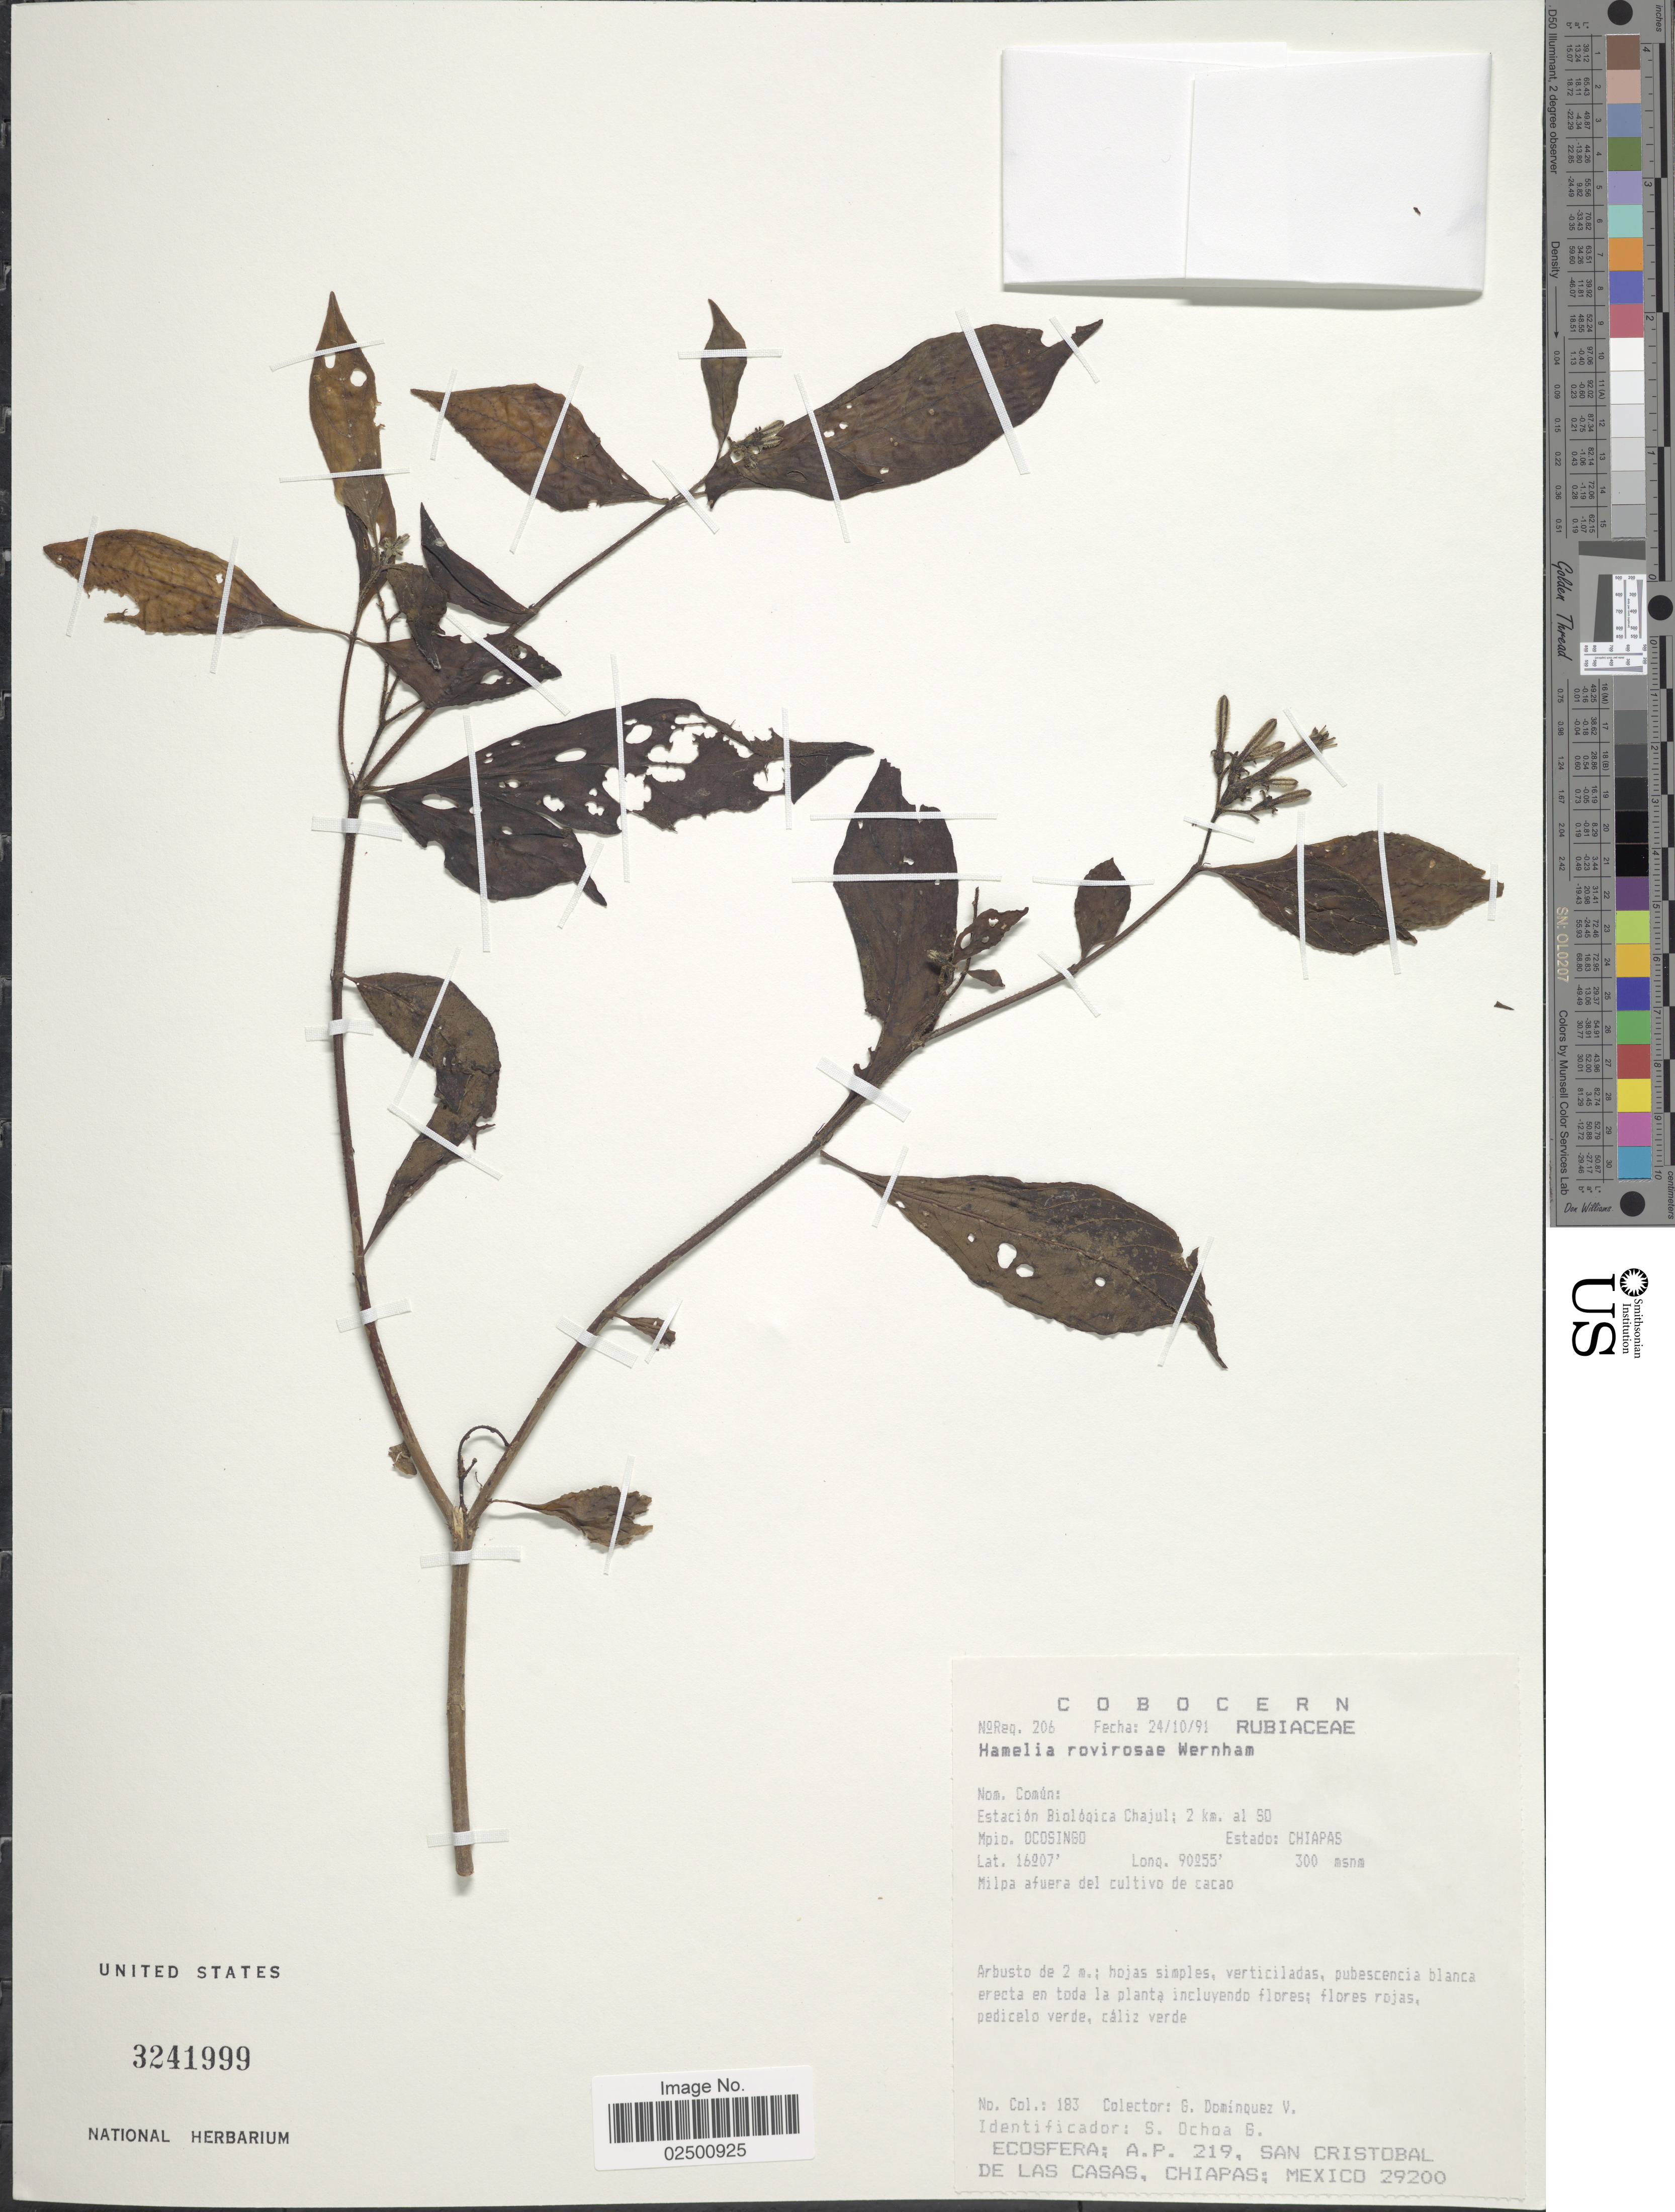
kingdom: Plantae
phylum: Tracheophyta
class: Magnoliopsida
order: Gentianales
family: Rubiaceae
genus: Hamelia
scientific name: Hamelia rovirosae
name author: Wernham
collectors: G. Dominiquez V.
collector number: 183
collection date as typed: Transcribed d/m/y: 24/10/91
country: Mexico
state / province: Chiapas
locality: Estacion Biologica Chajul; 2 km. al SO. Mpio Ocosingo, Estado: Chiapas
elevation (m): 300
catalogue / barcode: US 3241999